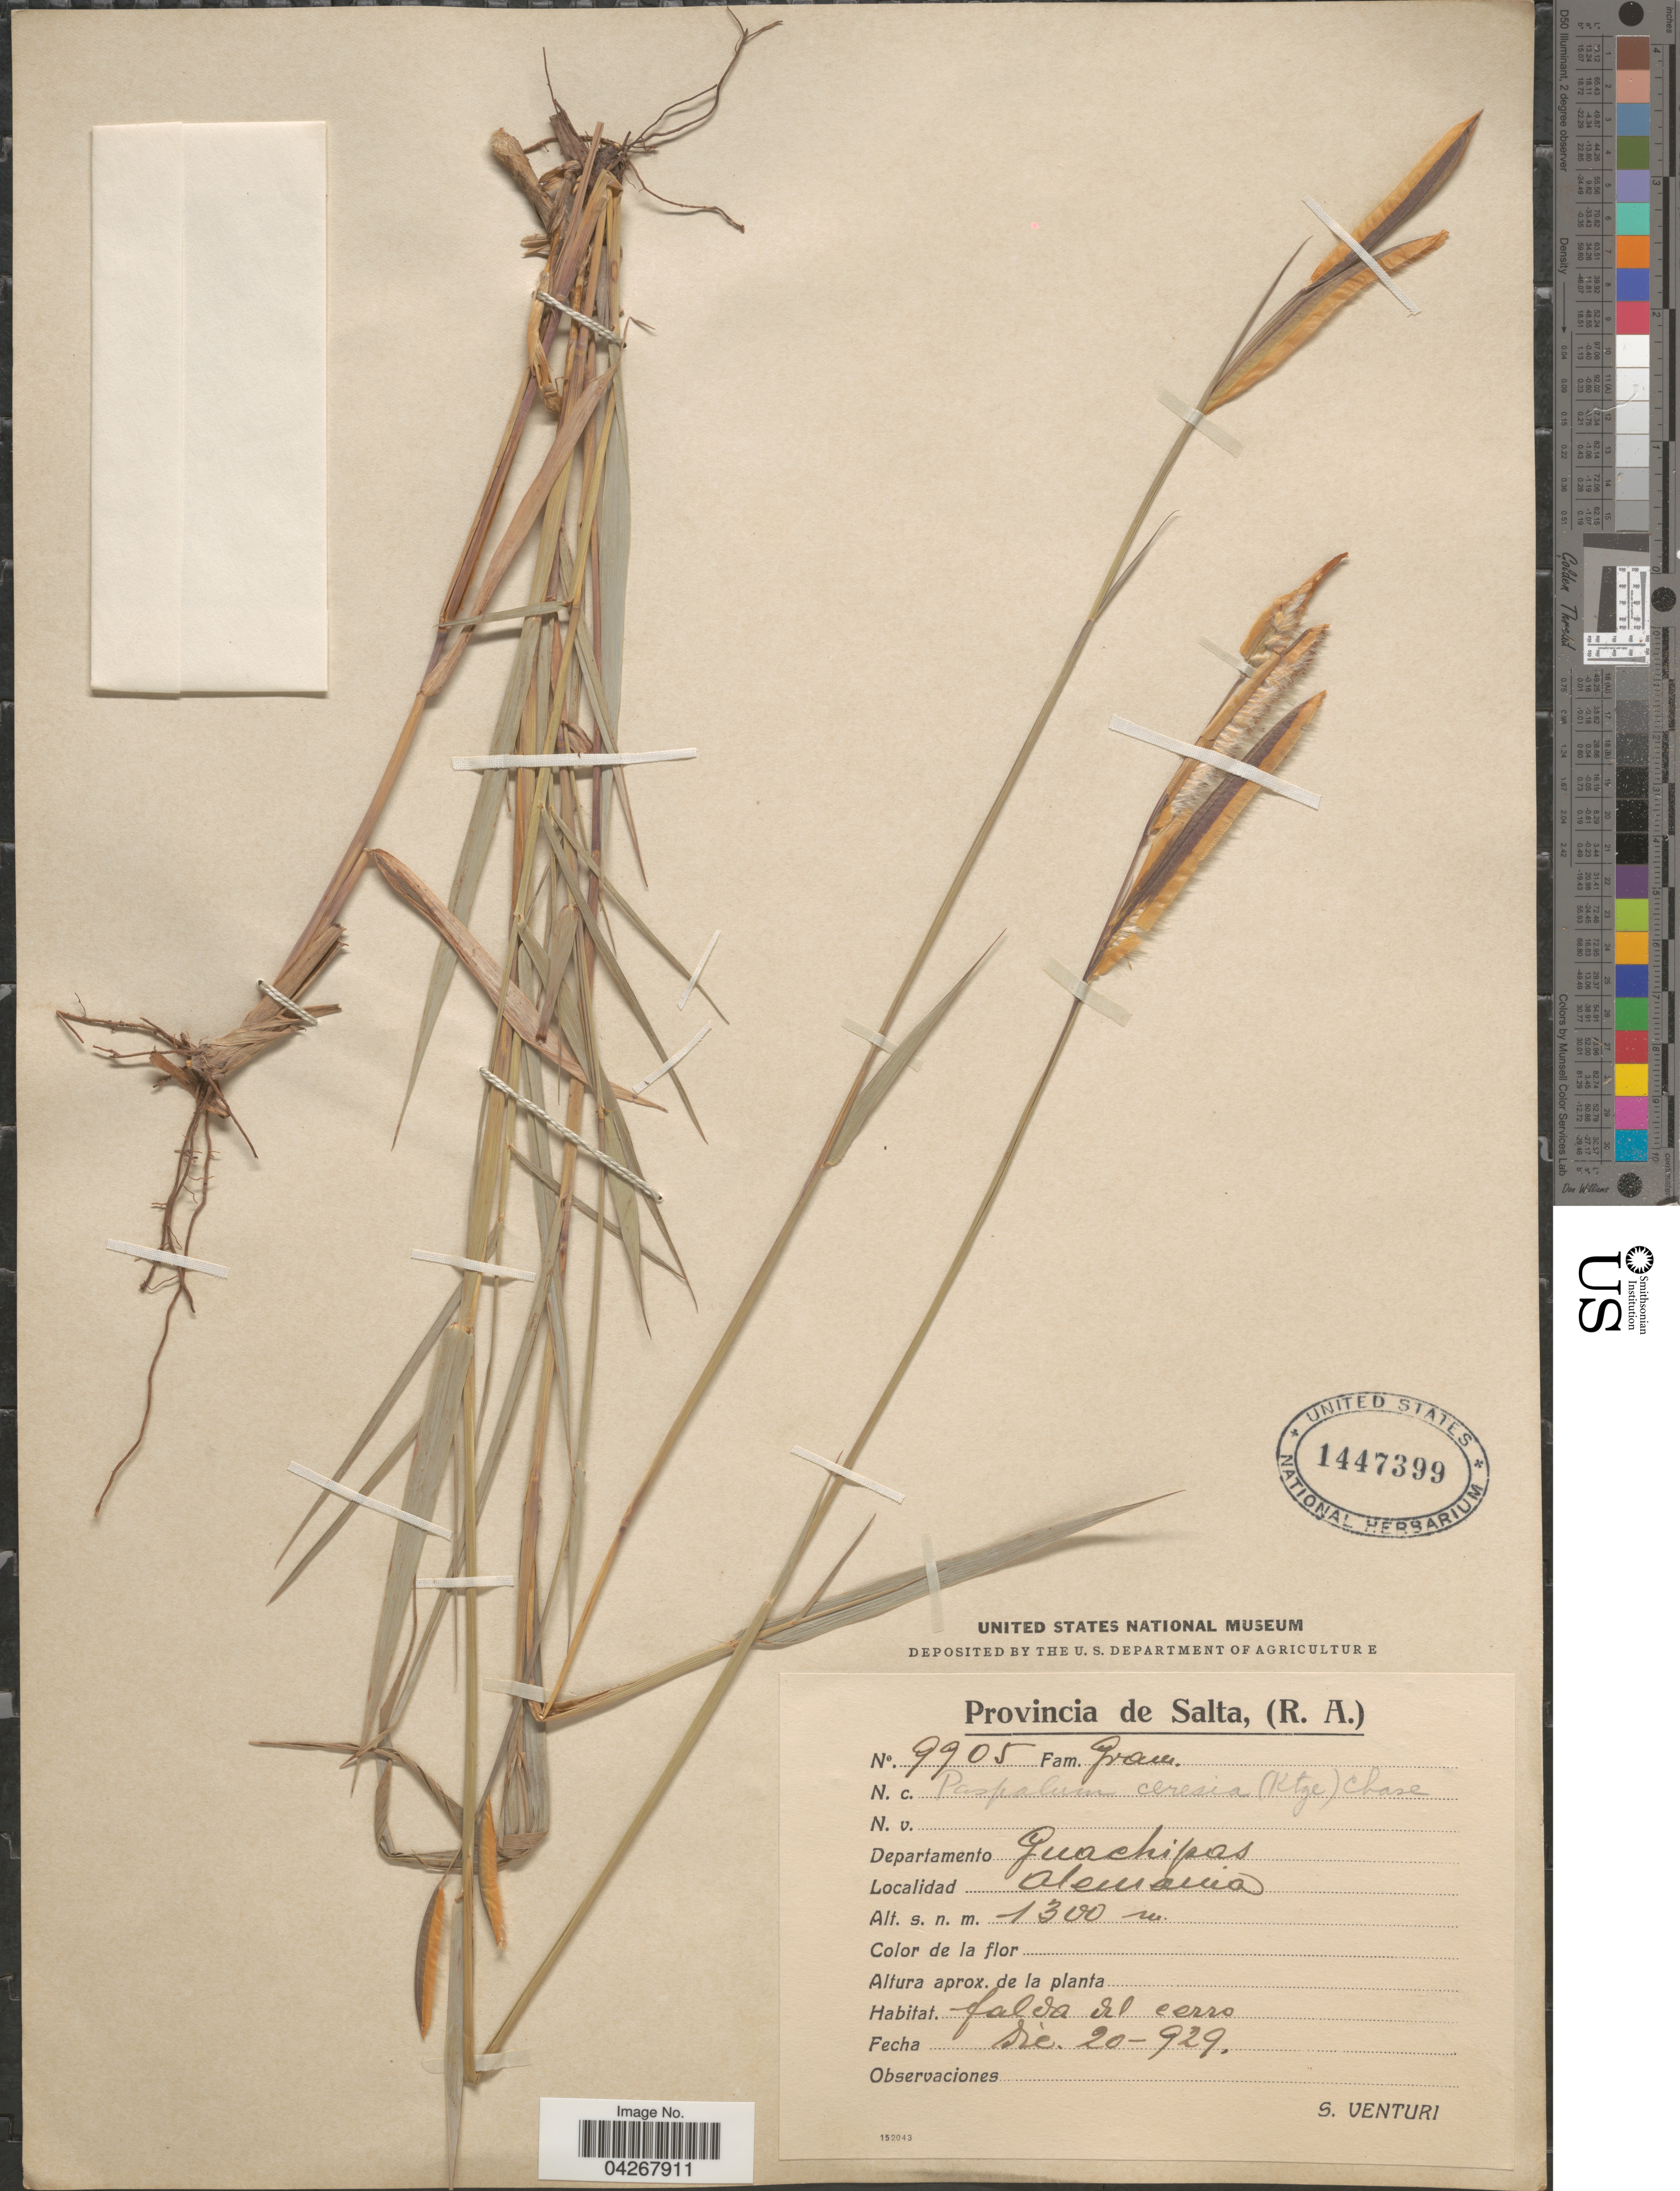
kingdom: Plantae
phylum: Tracheophyta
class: Liliopsida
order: Poales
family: Poaceae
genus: Paspalum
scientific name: Paspalum ceresia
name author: (Kuntze) Chase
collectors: S. Venturi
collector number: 9905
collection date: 1929-12-20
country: Argentina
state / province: Salta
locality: Departamento Guachipas. Alemania. Falda del cerro.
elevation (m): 1300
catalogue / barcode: US 1447399